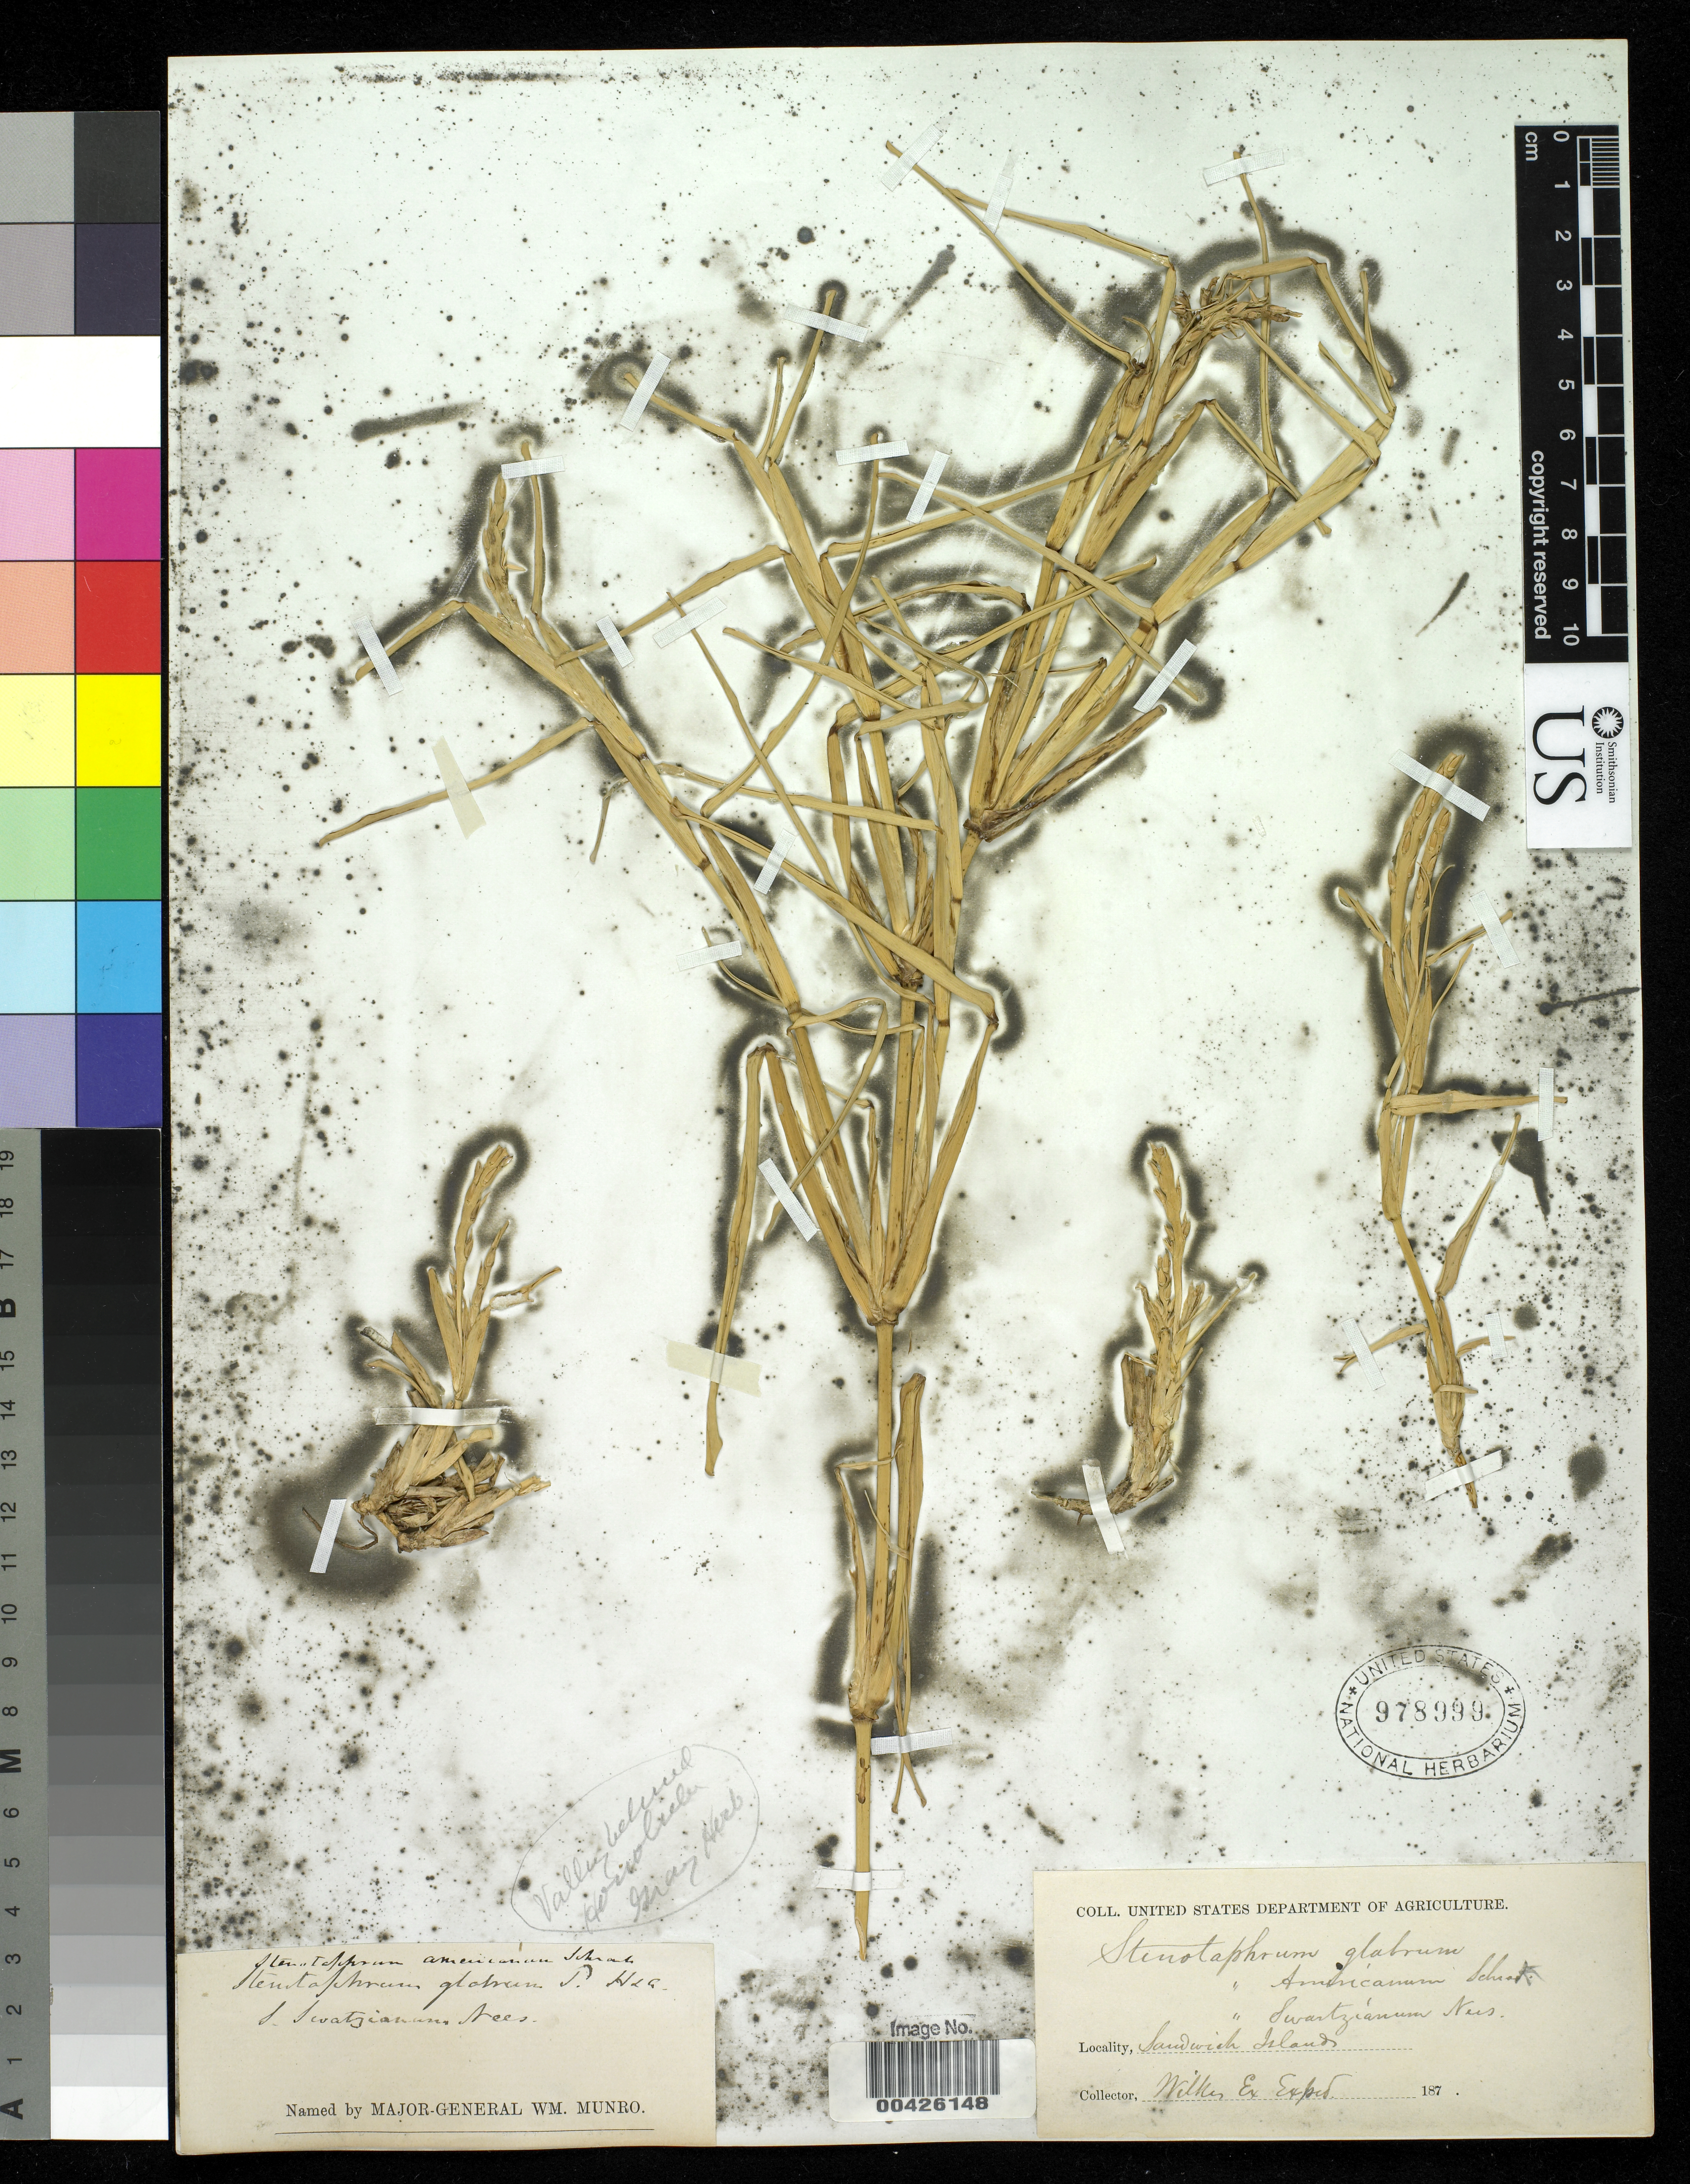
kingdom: Plantae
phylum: Tracheophyta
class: Liliopsida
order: Poales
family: Poaceae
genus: Stenotaphrum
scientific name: Stenotaphrum secundatum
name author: (Walter) Kuntze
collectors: Wilkes Explor. Exped.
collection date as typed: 187?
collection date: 1838/1842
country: United States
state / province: Hawaii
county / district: Honolulu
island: Oahu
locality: Sandwich Islands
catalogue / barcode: US 978999